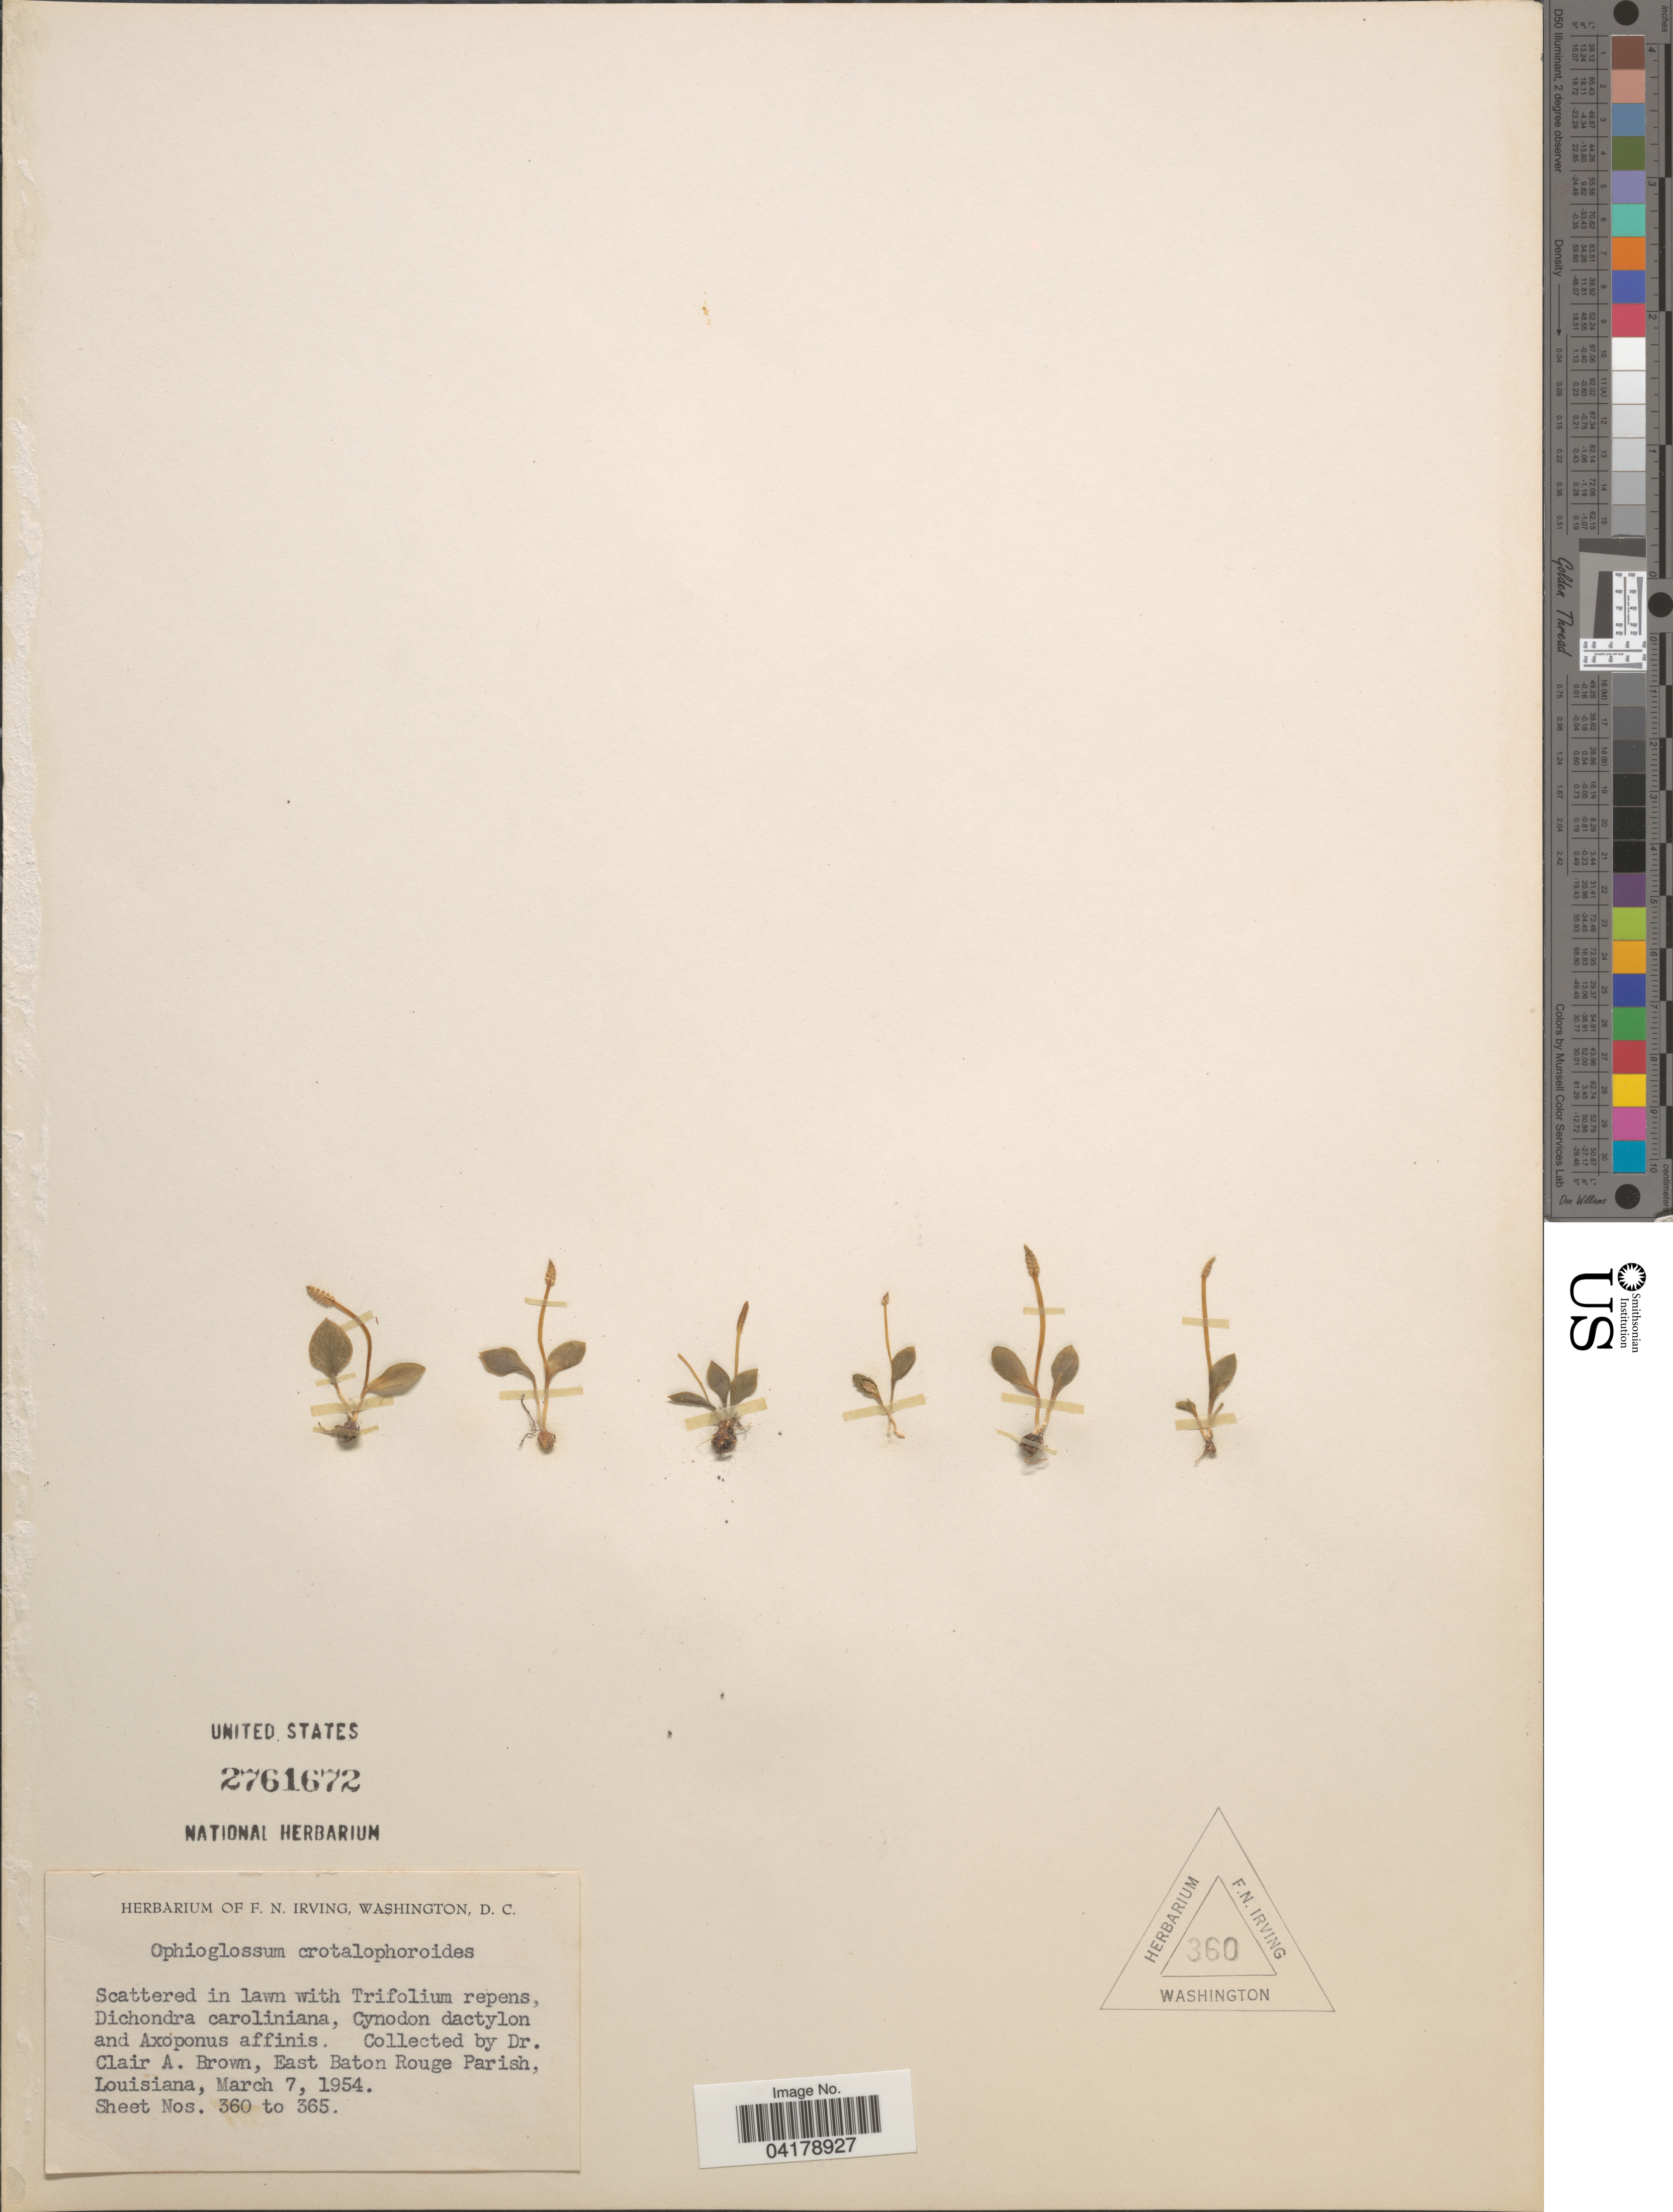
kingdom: Plantae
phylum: Tracheophyta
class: Polypodiopsida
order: Ophioglossales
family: Ophioglossaceae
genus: Ophioglossum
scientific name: Ophioglossum crotalophoroides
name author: Walter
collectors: C. A. Brown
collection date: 1954-03-07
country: United States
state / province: Louisiana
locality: East Baton Rouge Parish.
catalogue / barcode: US 2761672